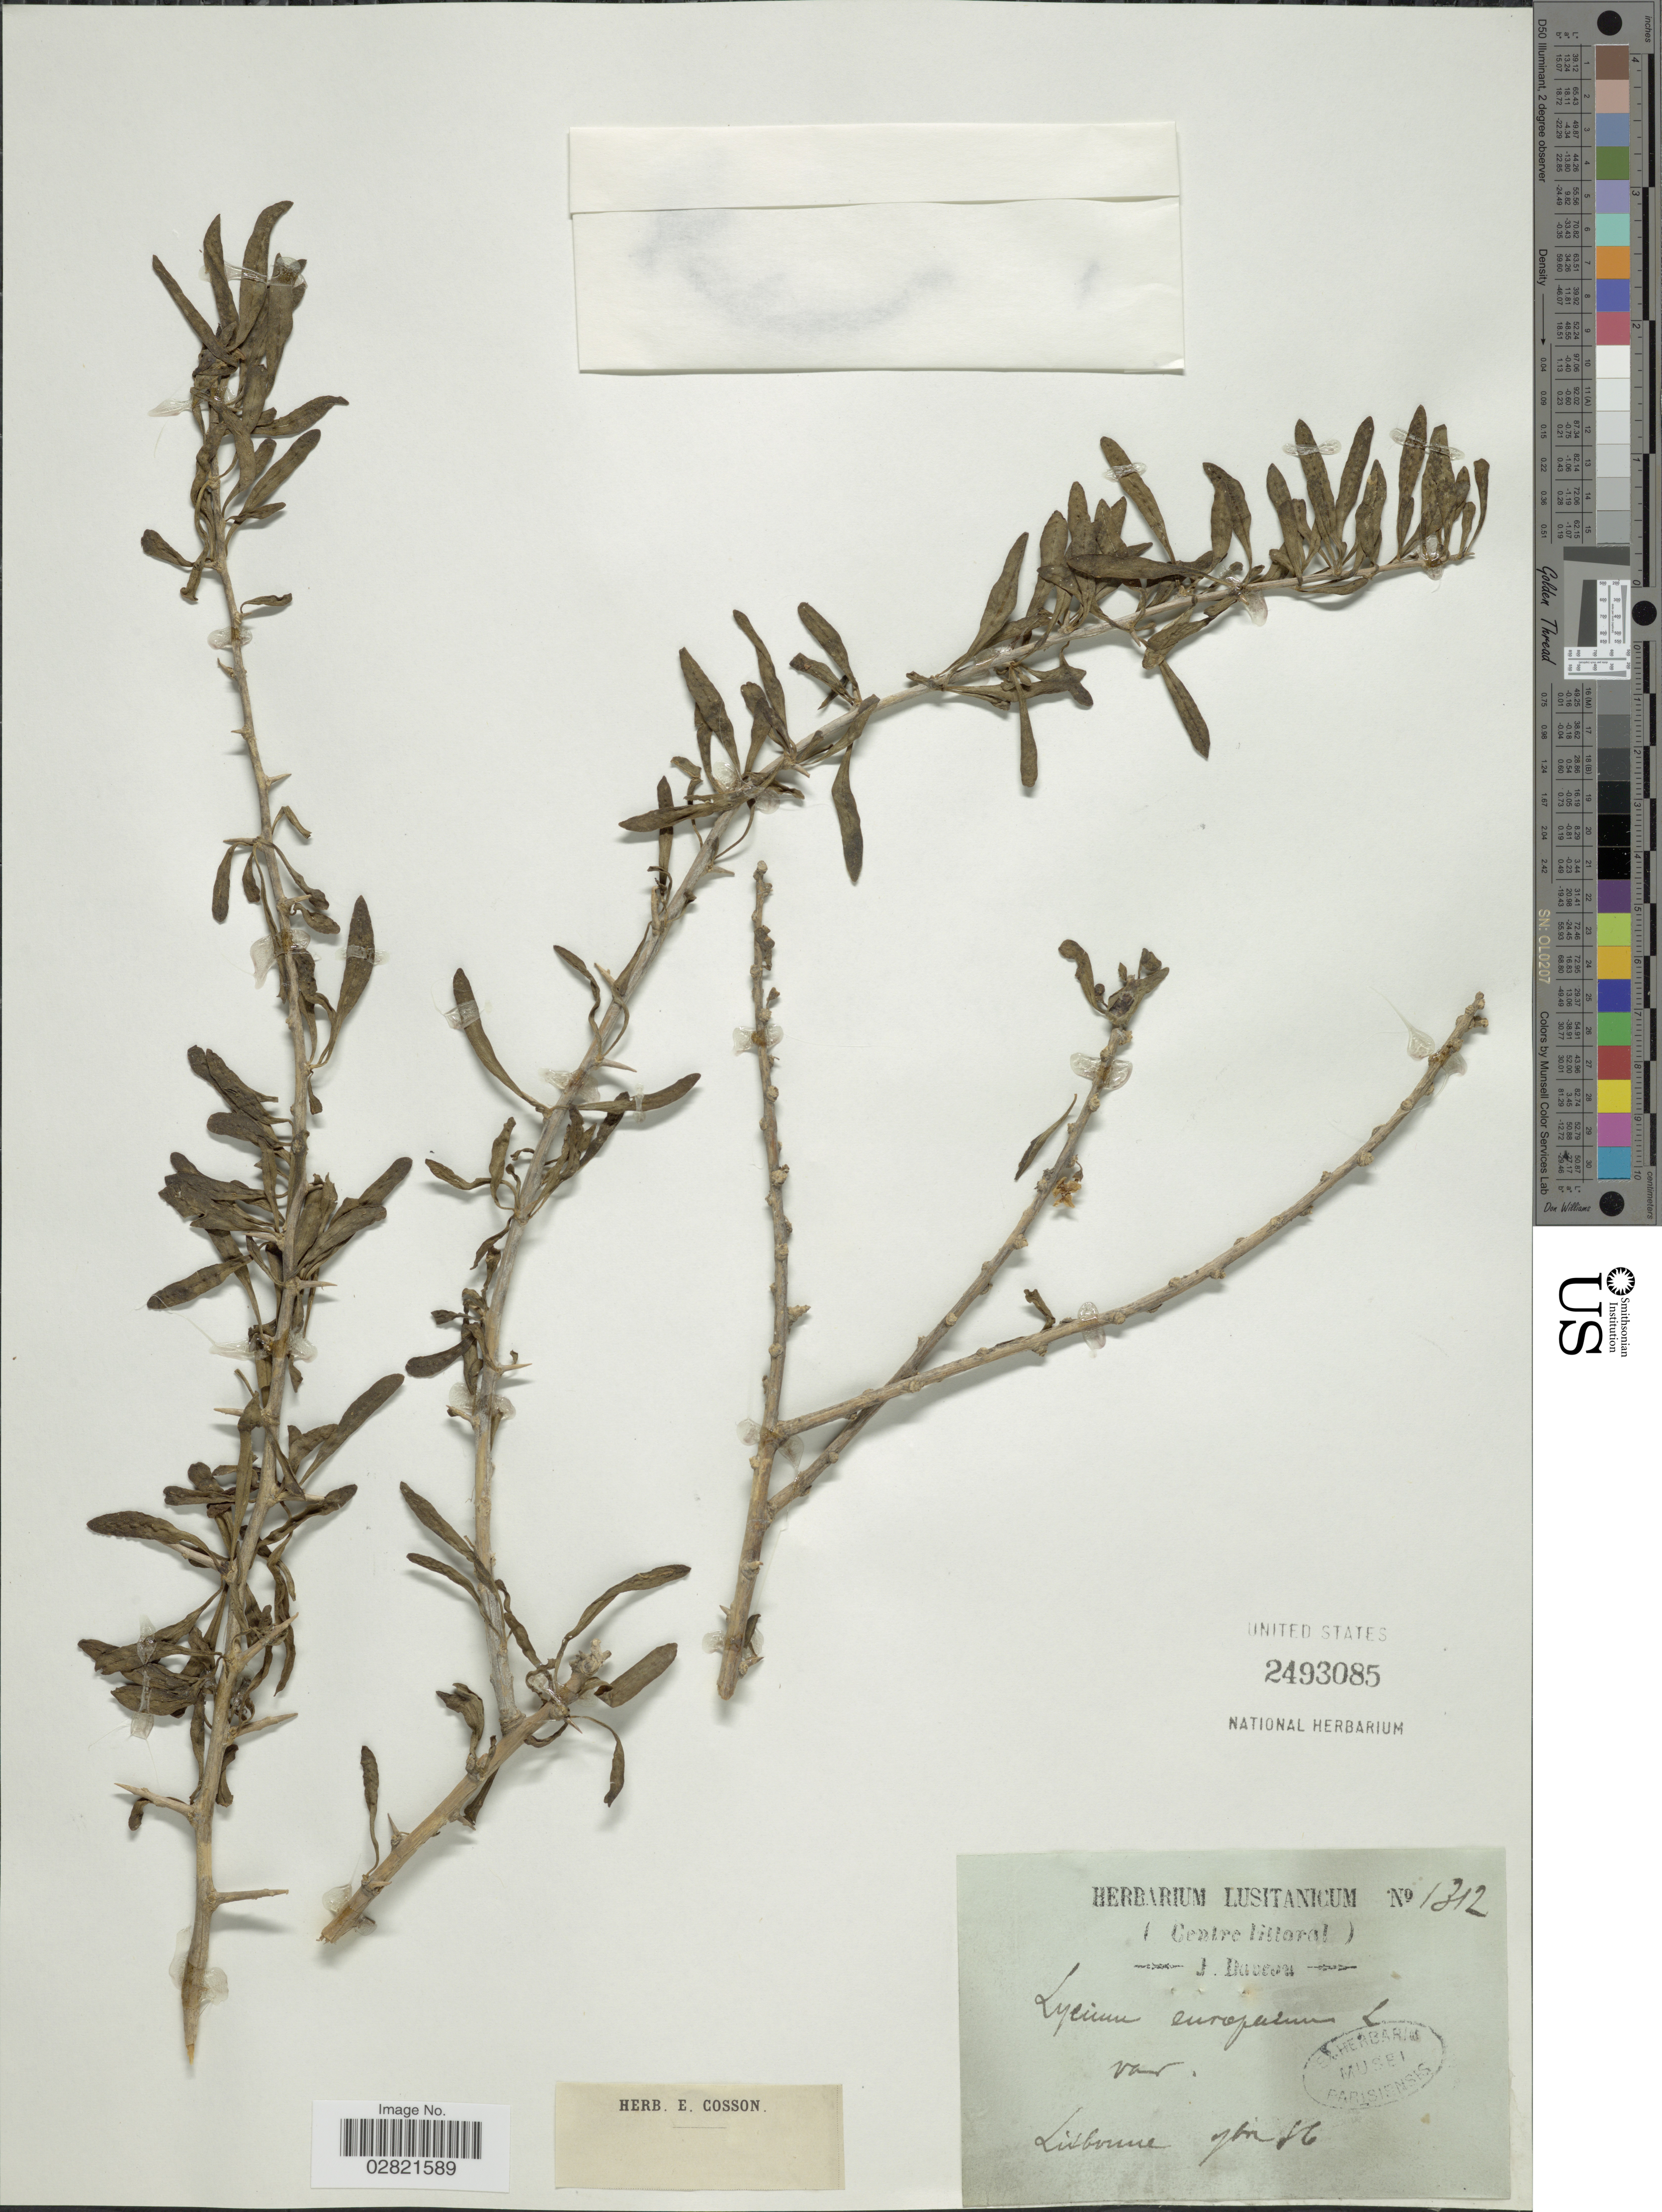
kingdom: Plantae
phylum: Tracheophyta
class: Magnoliopsida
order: Solanales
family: Solanaceae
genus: Lycium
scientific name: Lycium europaeum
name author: L.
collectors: J. Daveau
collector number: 1312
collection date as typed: Transcribed d/m/y: /9/56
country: Portugal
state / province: Lisboa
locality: Lisbonne.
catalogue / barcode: US 2493085